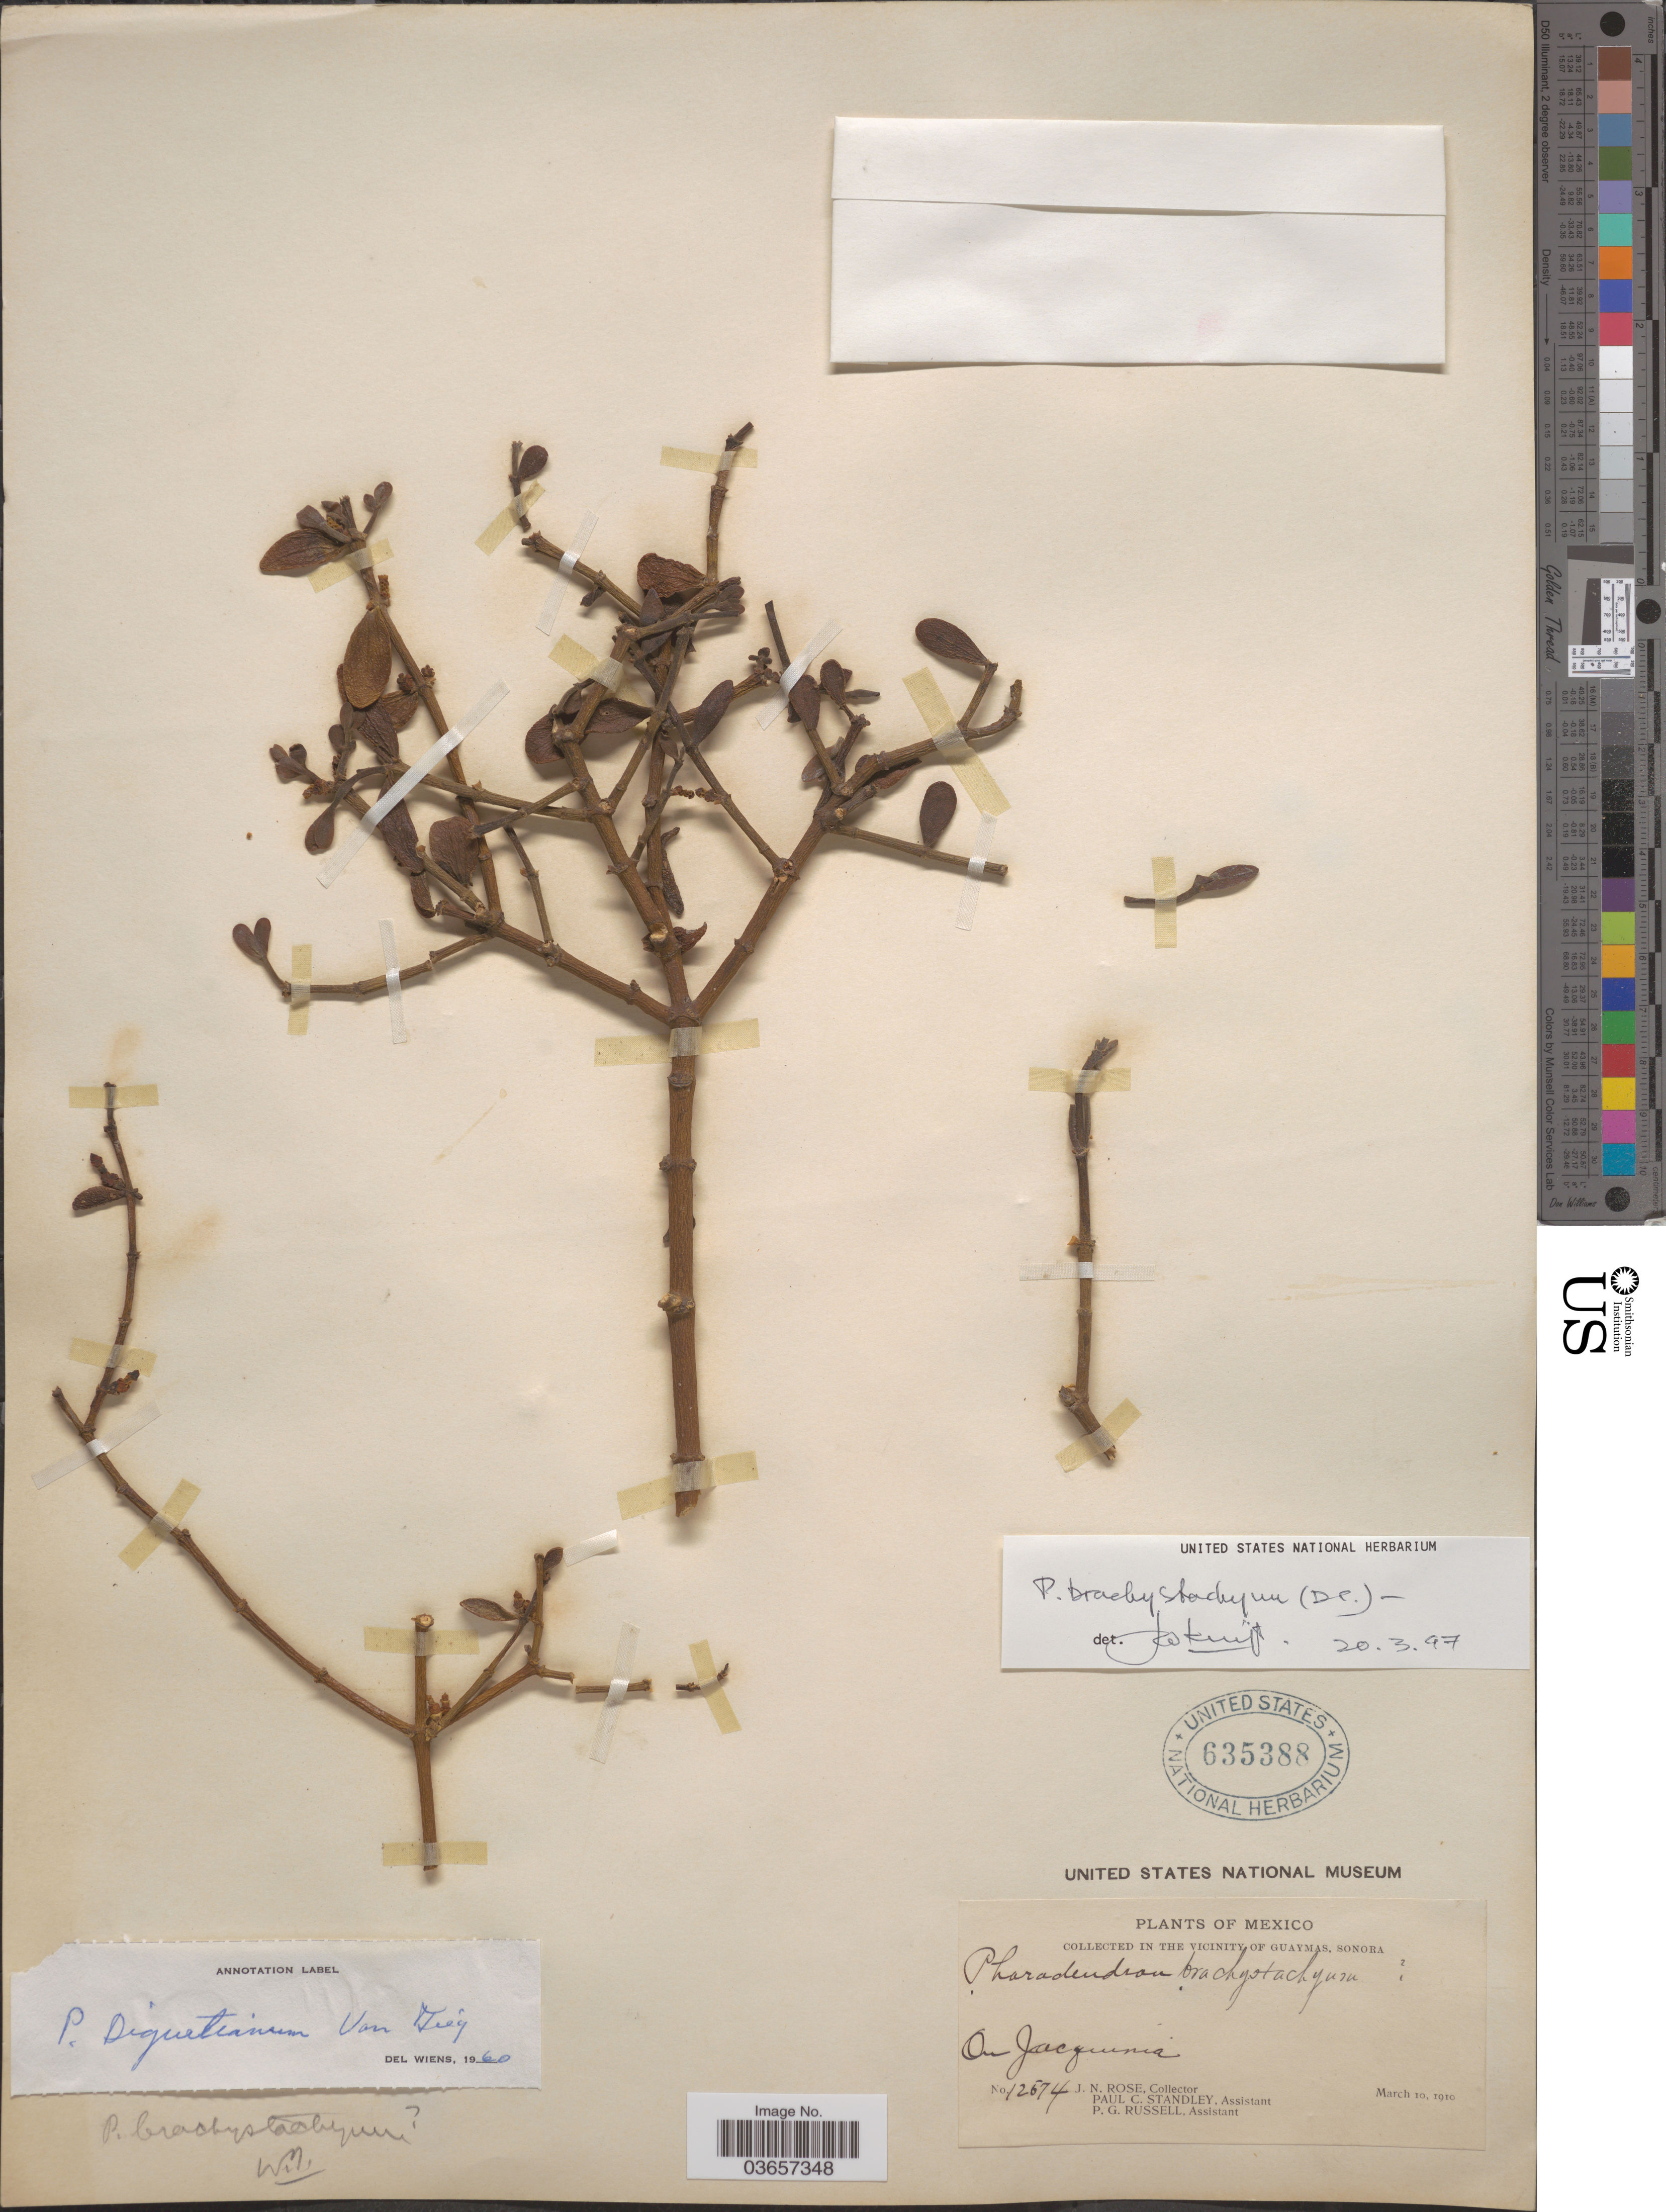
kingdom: Plantae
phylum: Tracheophyta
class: Magnoliopsida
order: Santalales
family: Viscaceae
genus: Phoradendron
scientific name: Phoradendron brachystachyum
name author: (DC.) Oliv.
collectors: J. N. Rose, P. C. Standley & P. G. Russell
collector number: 12574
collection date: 1910-03-10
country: Mexico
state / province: Sonora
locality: In the vicinity of Guaymas. On Jacquinia.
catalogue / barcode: US 635388